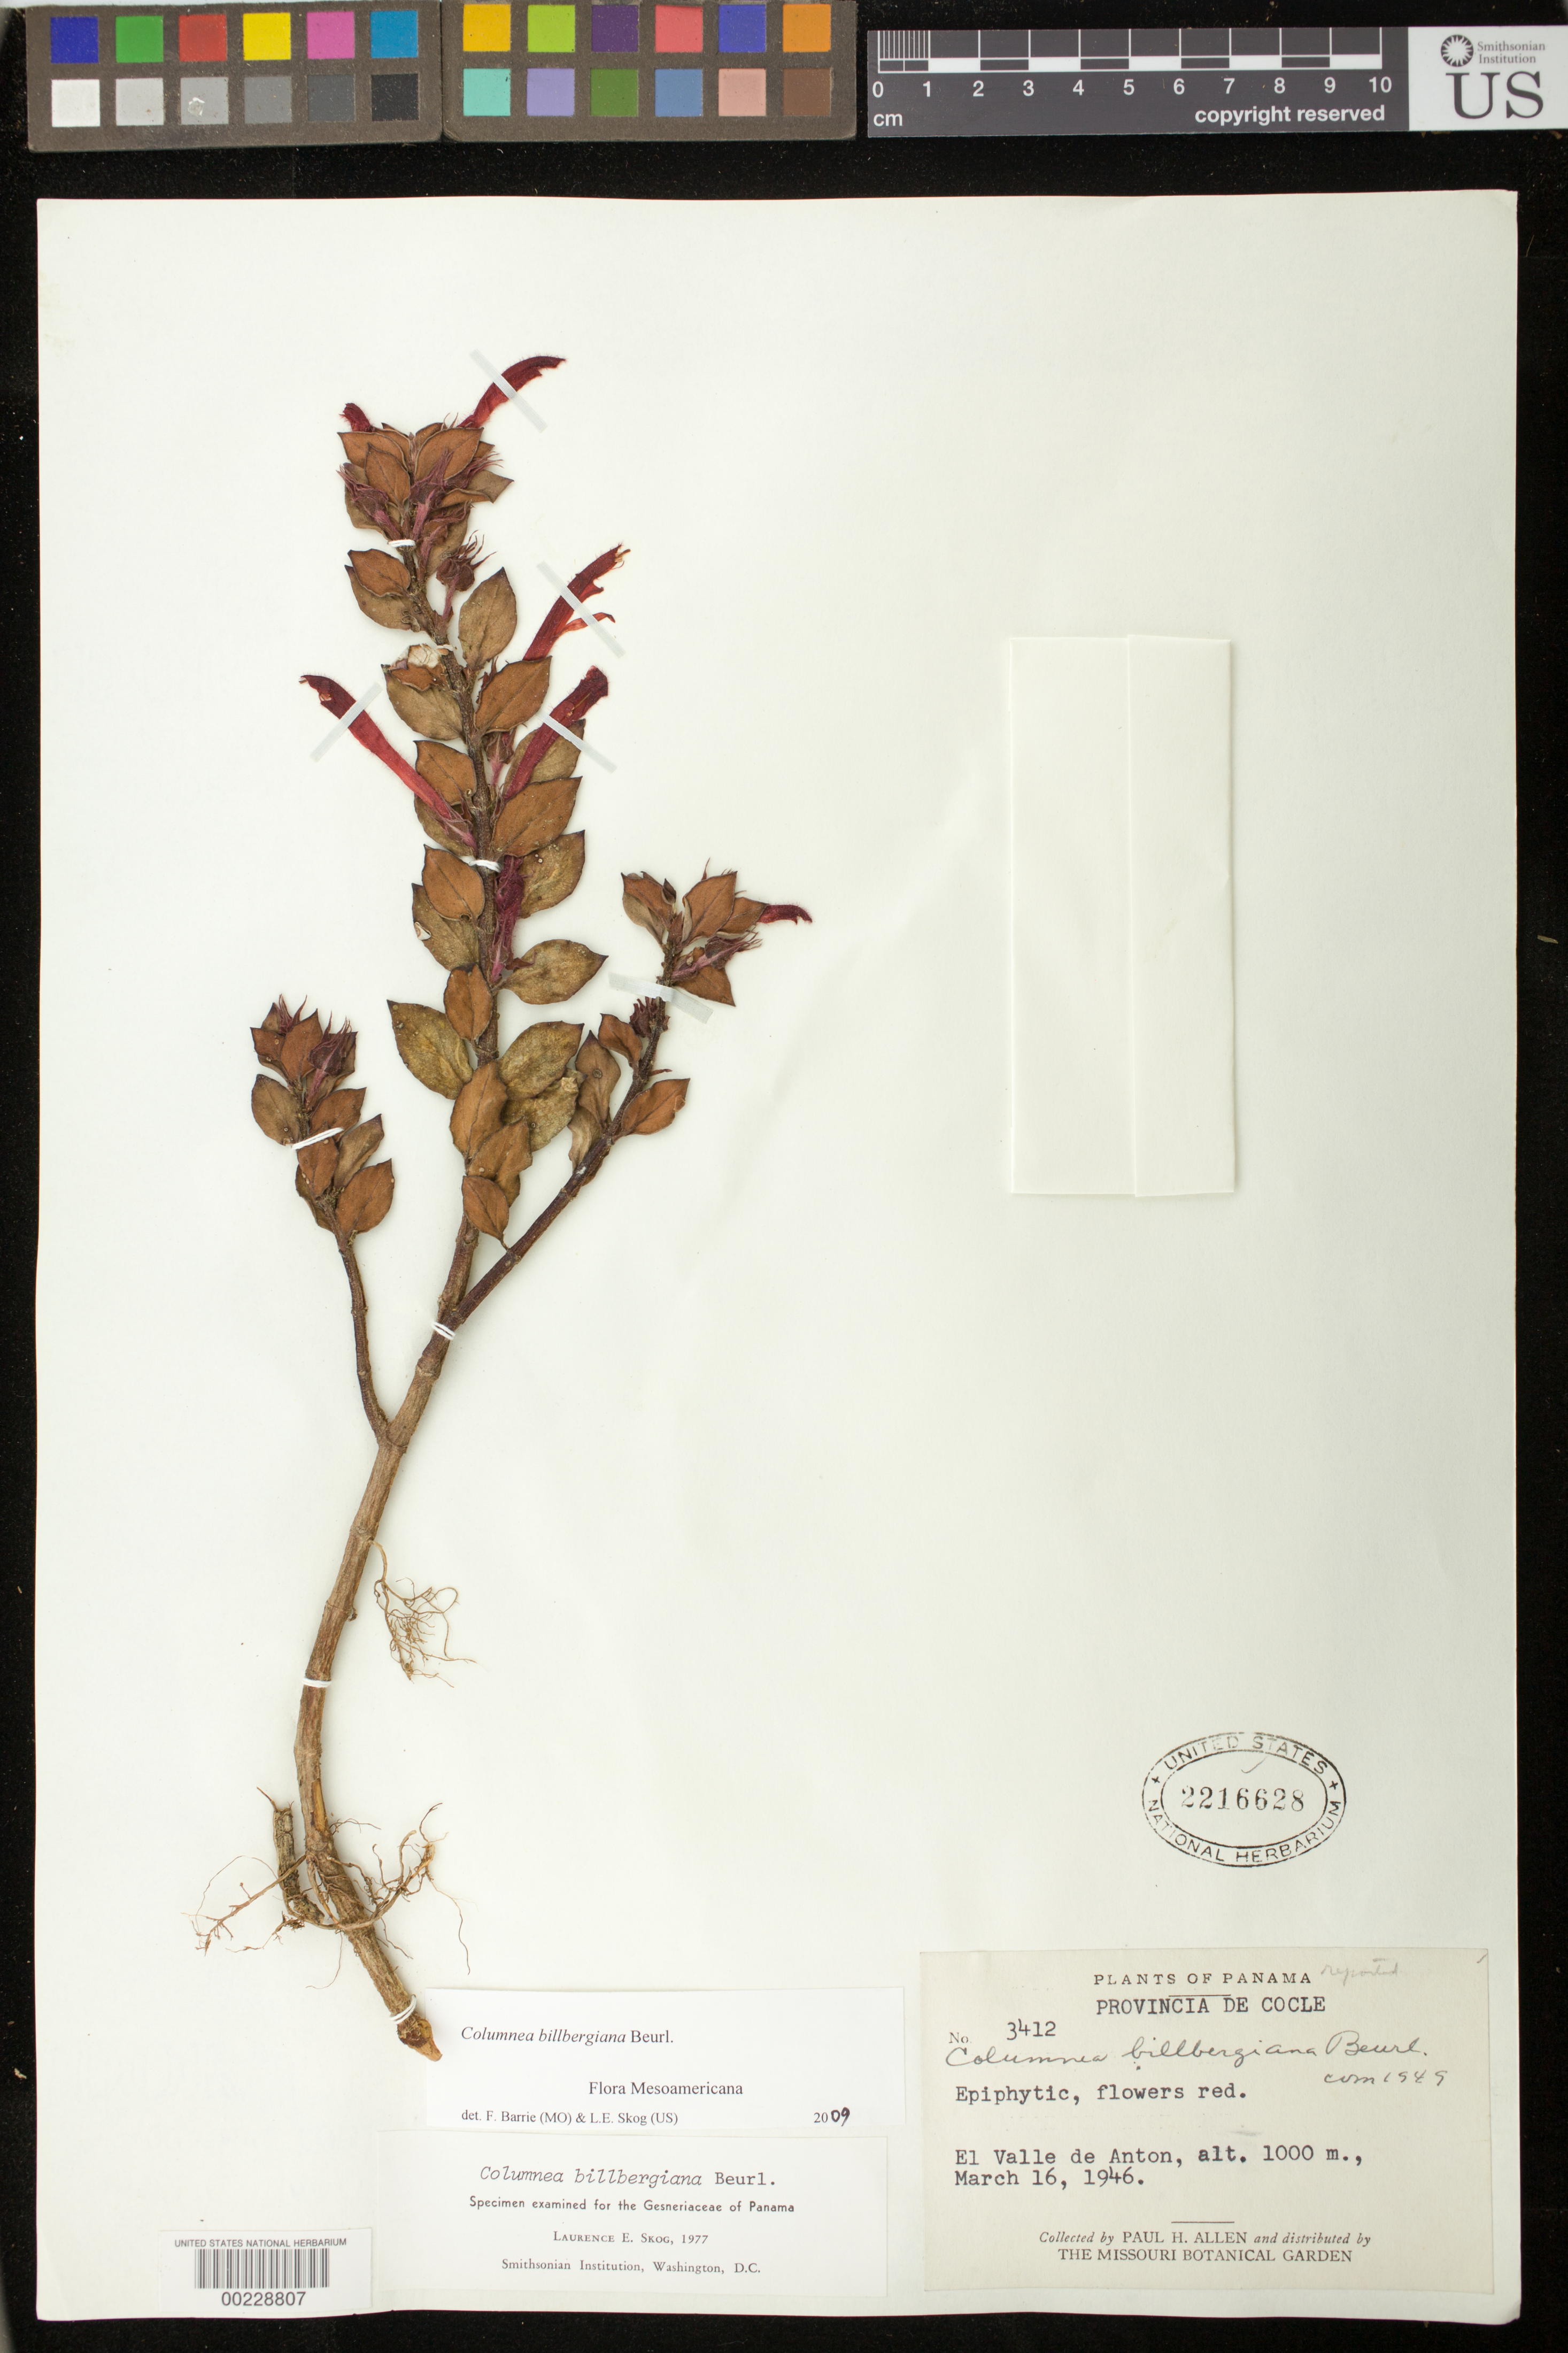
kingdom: Plantae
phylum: Tracheophyta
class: Magnoliopsida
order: Lamiales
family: Gesneriaceae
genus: Columnea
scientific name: Columnea billbergiana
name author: Beurl.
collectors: P. H. Allen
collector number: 3412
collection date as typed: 16 Mar 1946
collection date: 1946-03-16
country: Panama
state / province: Coclé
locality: El Valle de Anton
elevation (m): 1000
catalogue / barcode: US 2216628